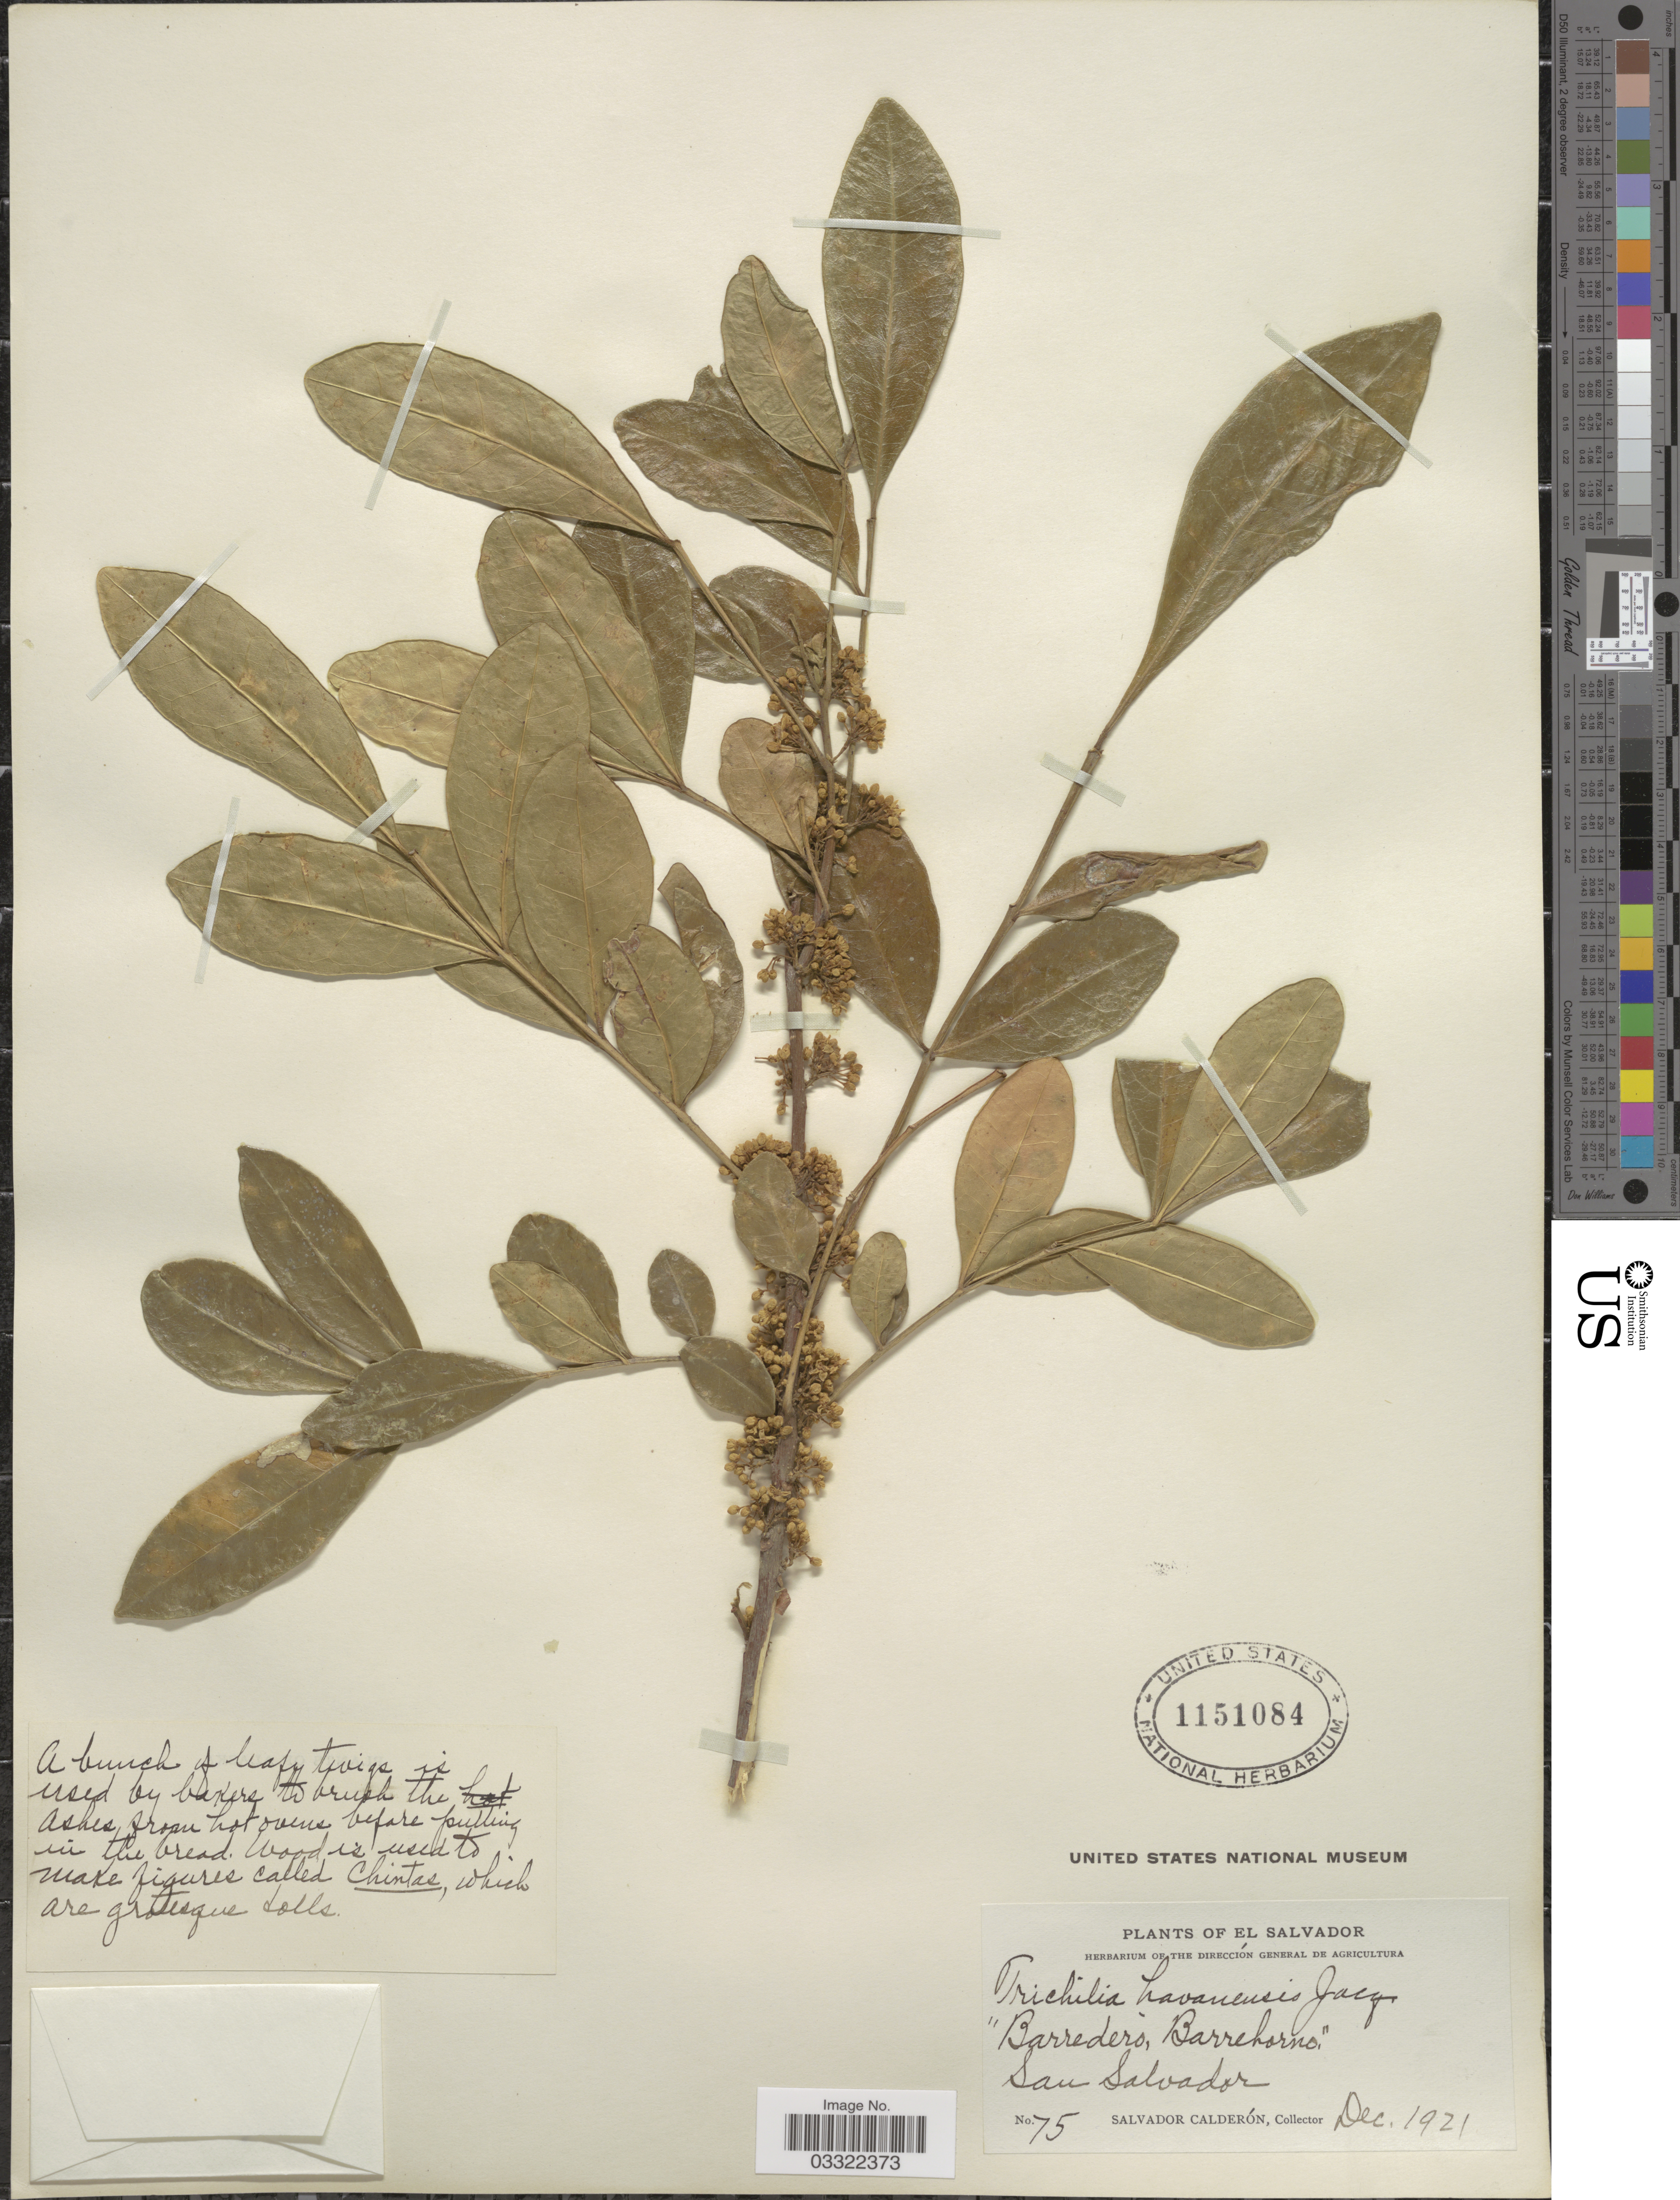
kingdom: Plantae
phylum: Tracheophyta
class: Magnoliopsida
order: Sapindales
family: Meliaceae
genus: Trichilia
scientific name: Trichilia havanensis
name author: Jacq.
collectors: S. Calderón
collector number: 75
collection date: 1921-12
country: El Salvador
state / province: San Salvador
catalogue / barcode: US 1151084